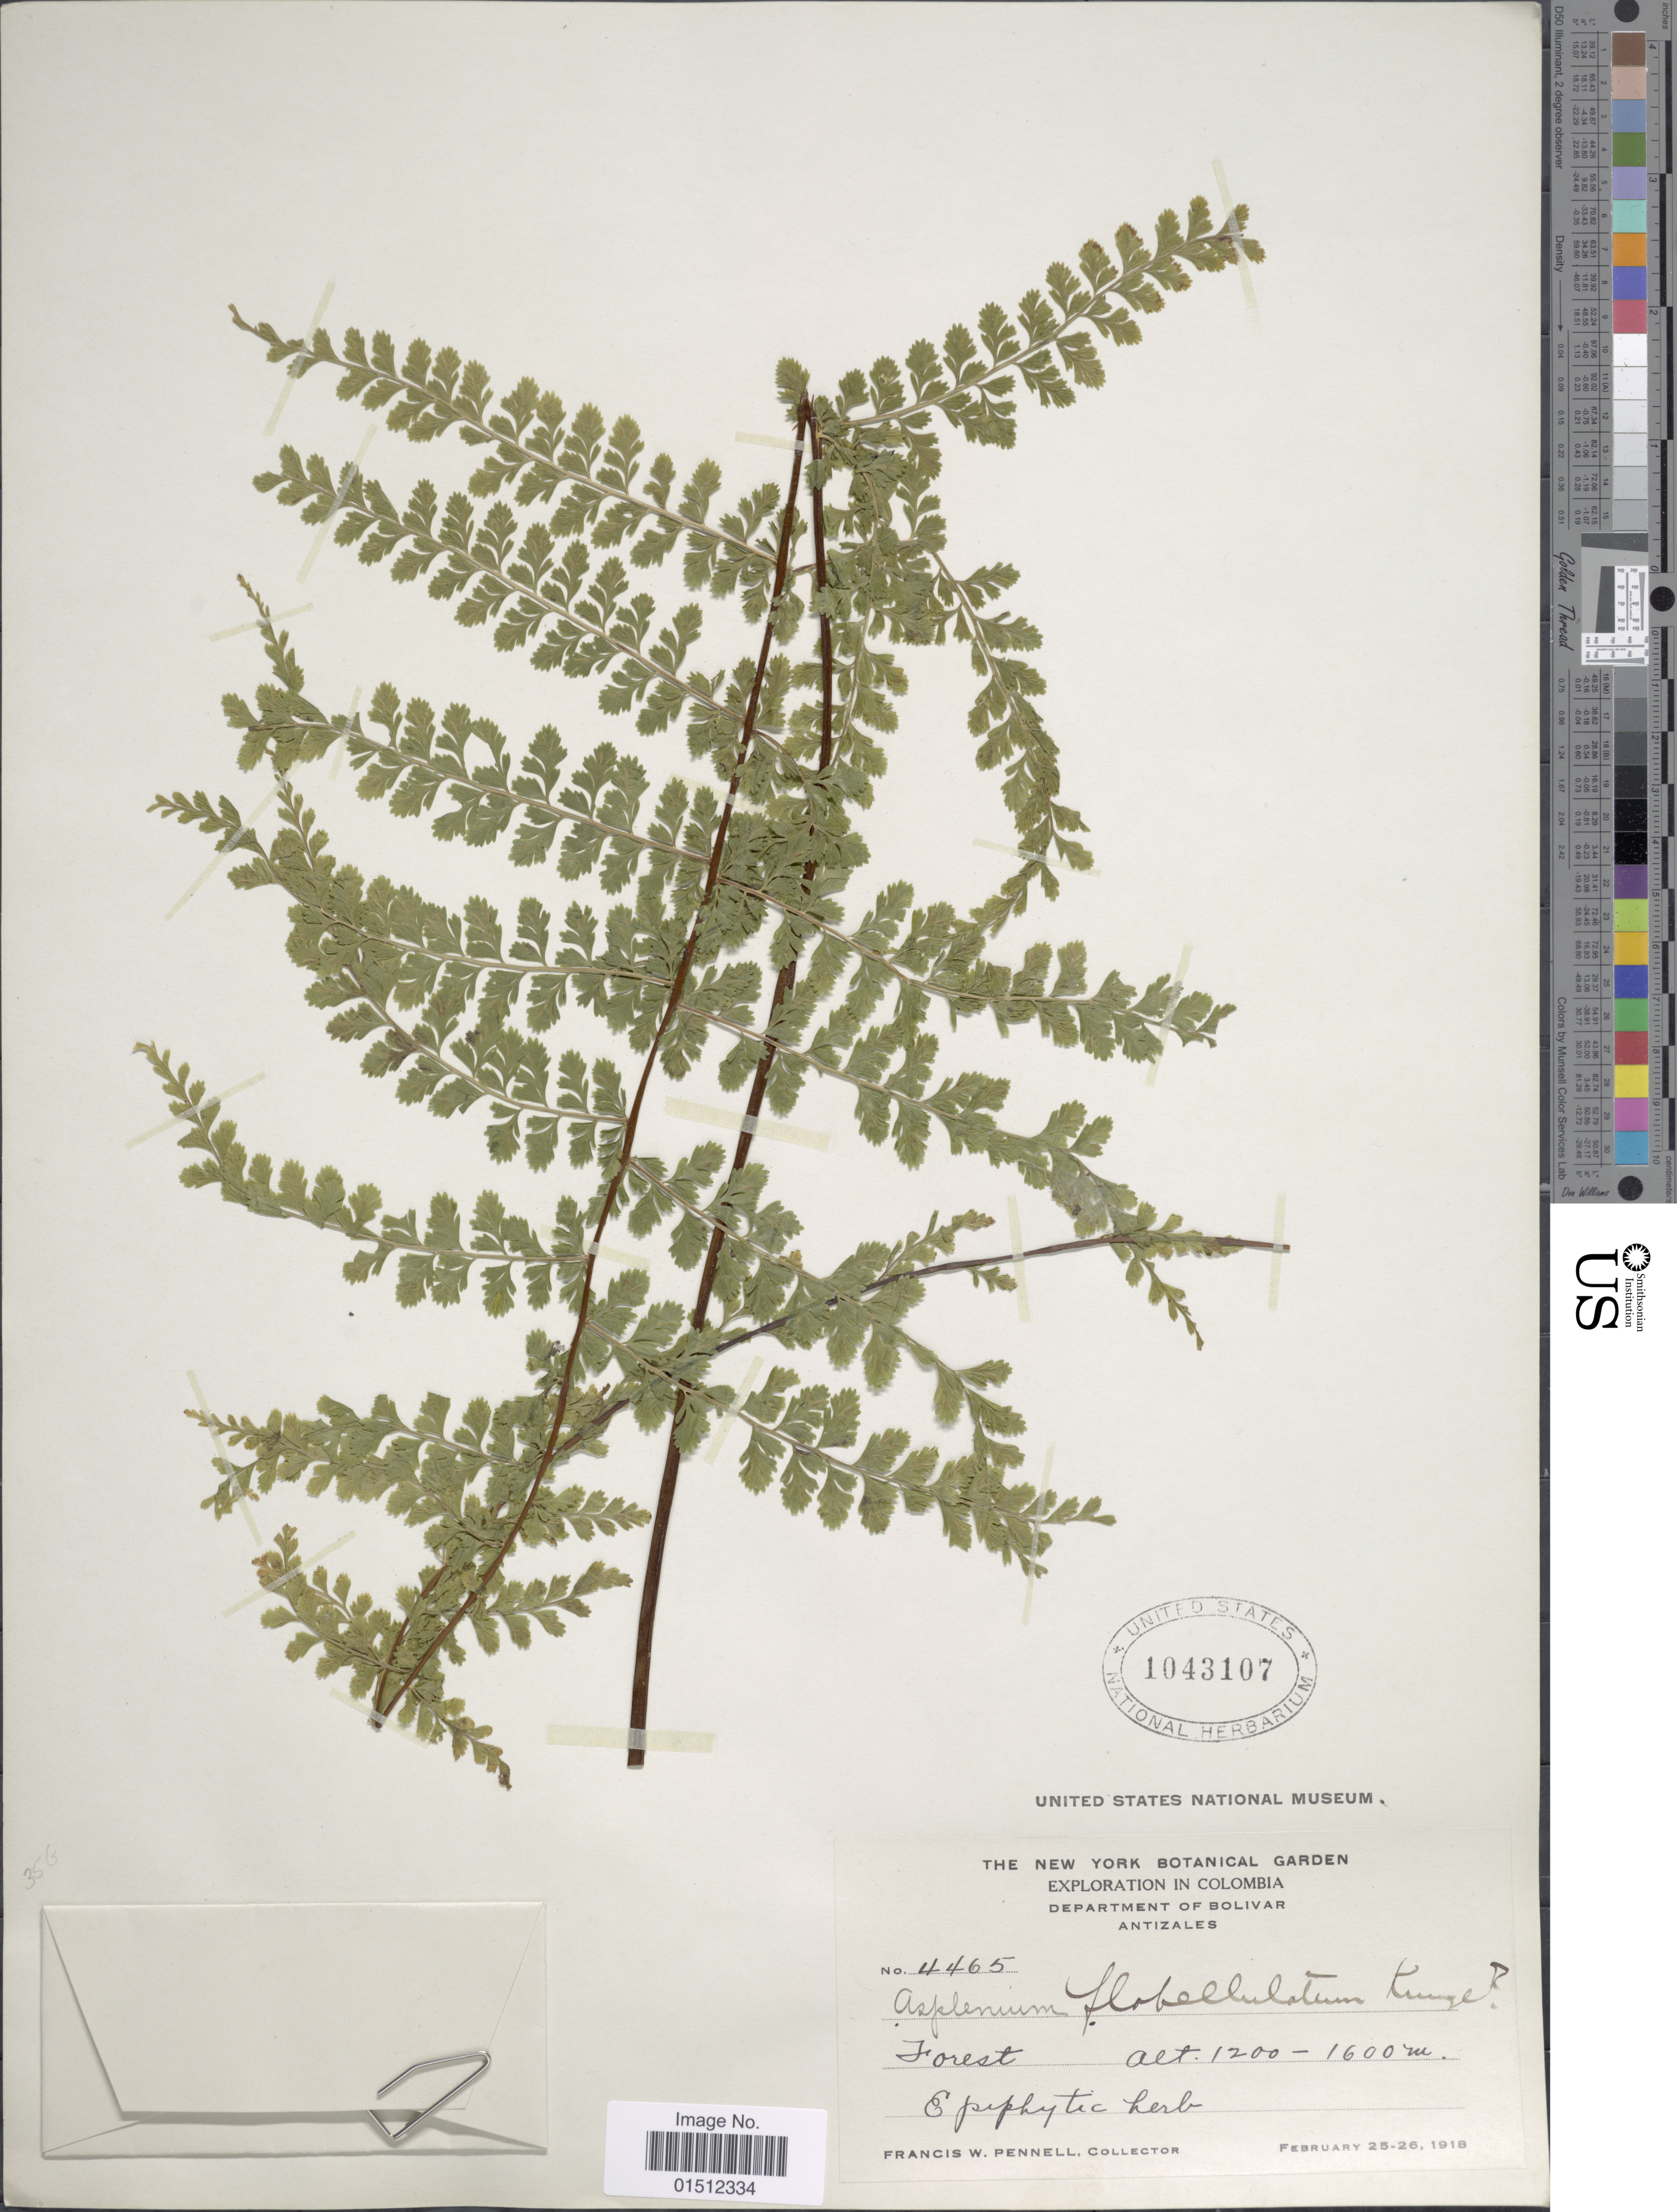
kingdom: Plantae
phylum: Tracheophyta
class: Polypodiopsida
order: Polypodiales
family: Aspleniaceae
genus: Asplenium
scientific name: Asplenium radicans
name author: L.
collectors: F. W. Pennell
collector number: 4465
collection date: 1918-02-25/1918-02-26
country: Colombia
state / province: Bolívar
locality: Colombia, Department of Bolivar, Antizales.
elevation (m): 1200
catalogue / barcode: US 1043107